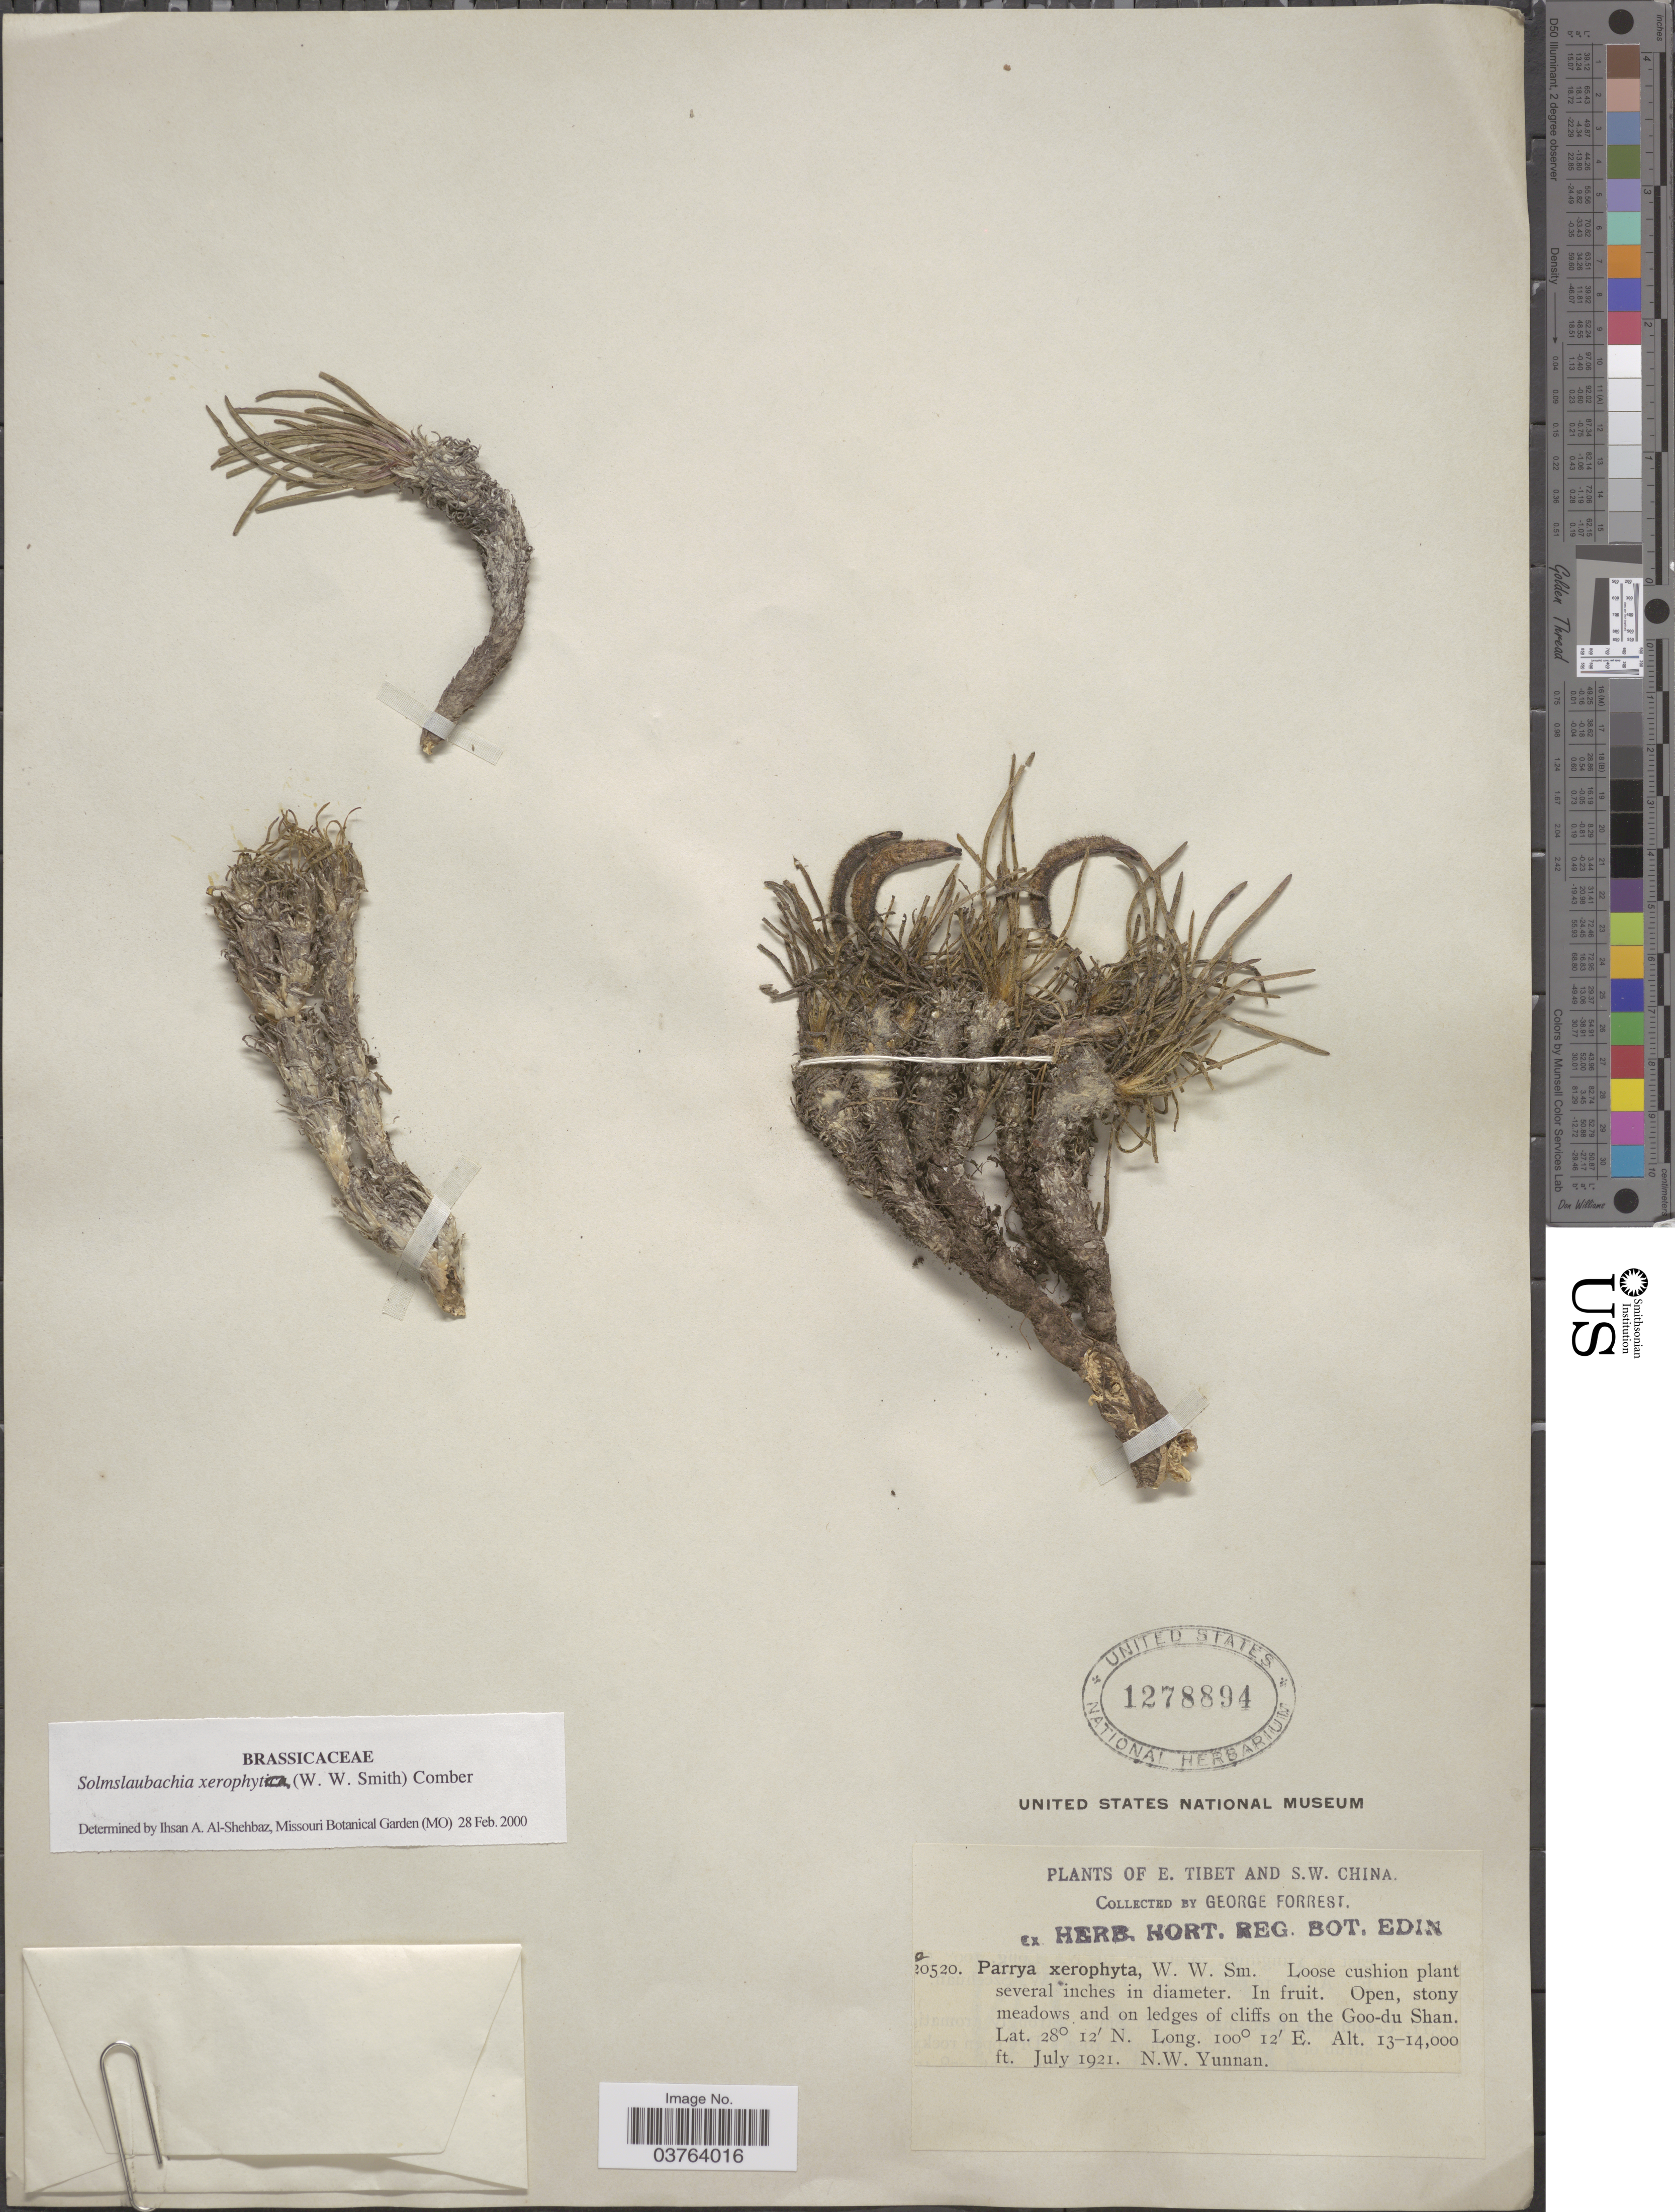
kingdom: Plantae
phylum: Tracheophyta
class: Magnoliopsida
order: Brassicales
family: Brassicaceae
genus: Solms-Laubachia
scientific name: Solms-laubachia xerophyta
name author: (W.W. Sm.) H.F. Comber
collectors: G. Forrest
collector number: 20520*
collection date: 1921-07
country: China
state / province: Yunnan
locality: On the Goo-du Shan. N. W. Yunnan.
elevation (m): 3962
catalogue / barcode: US 1278894